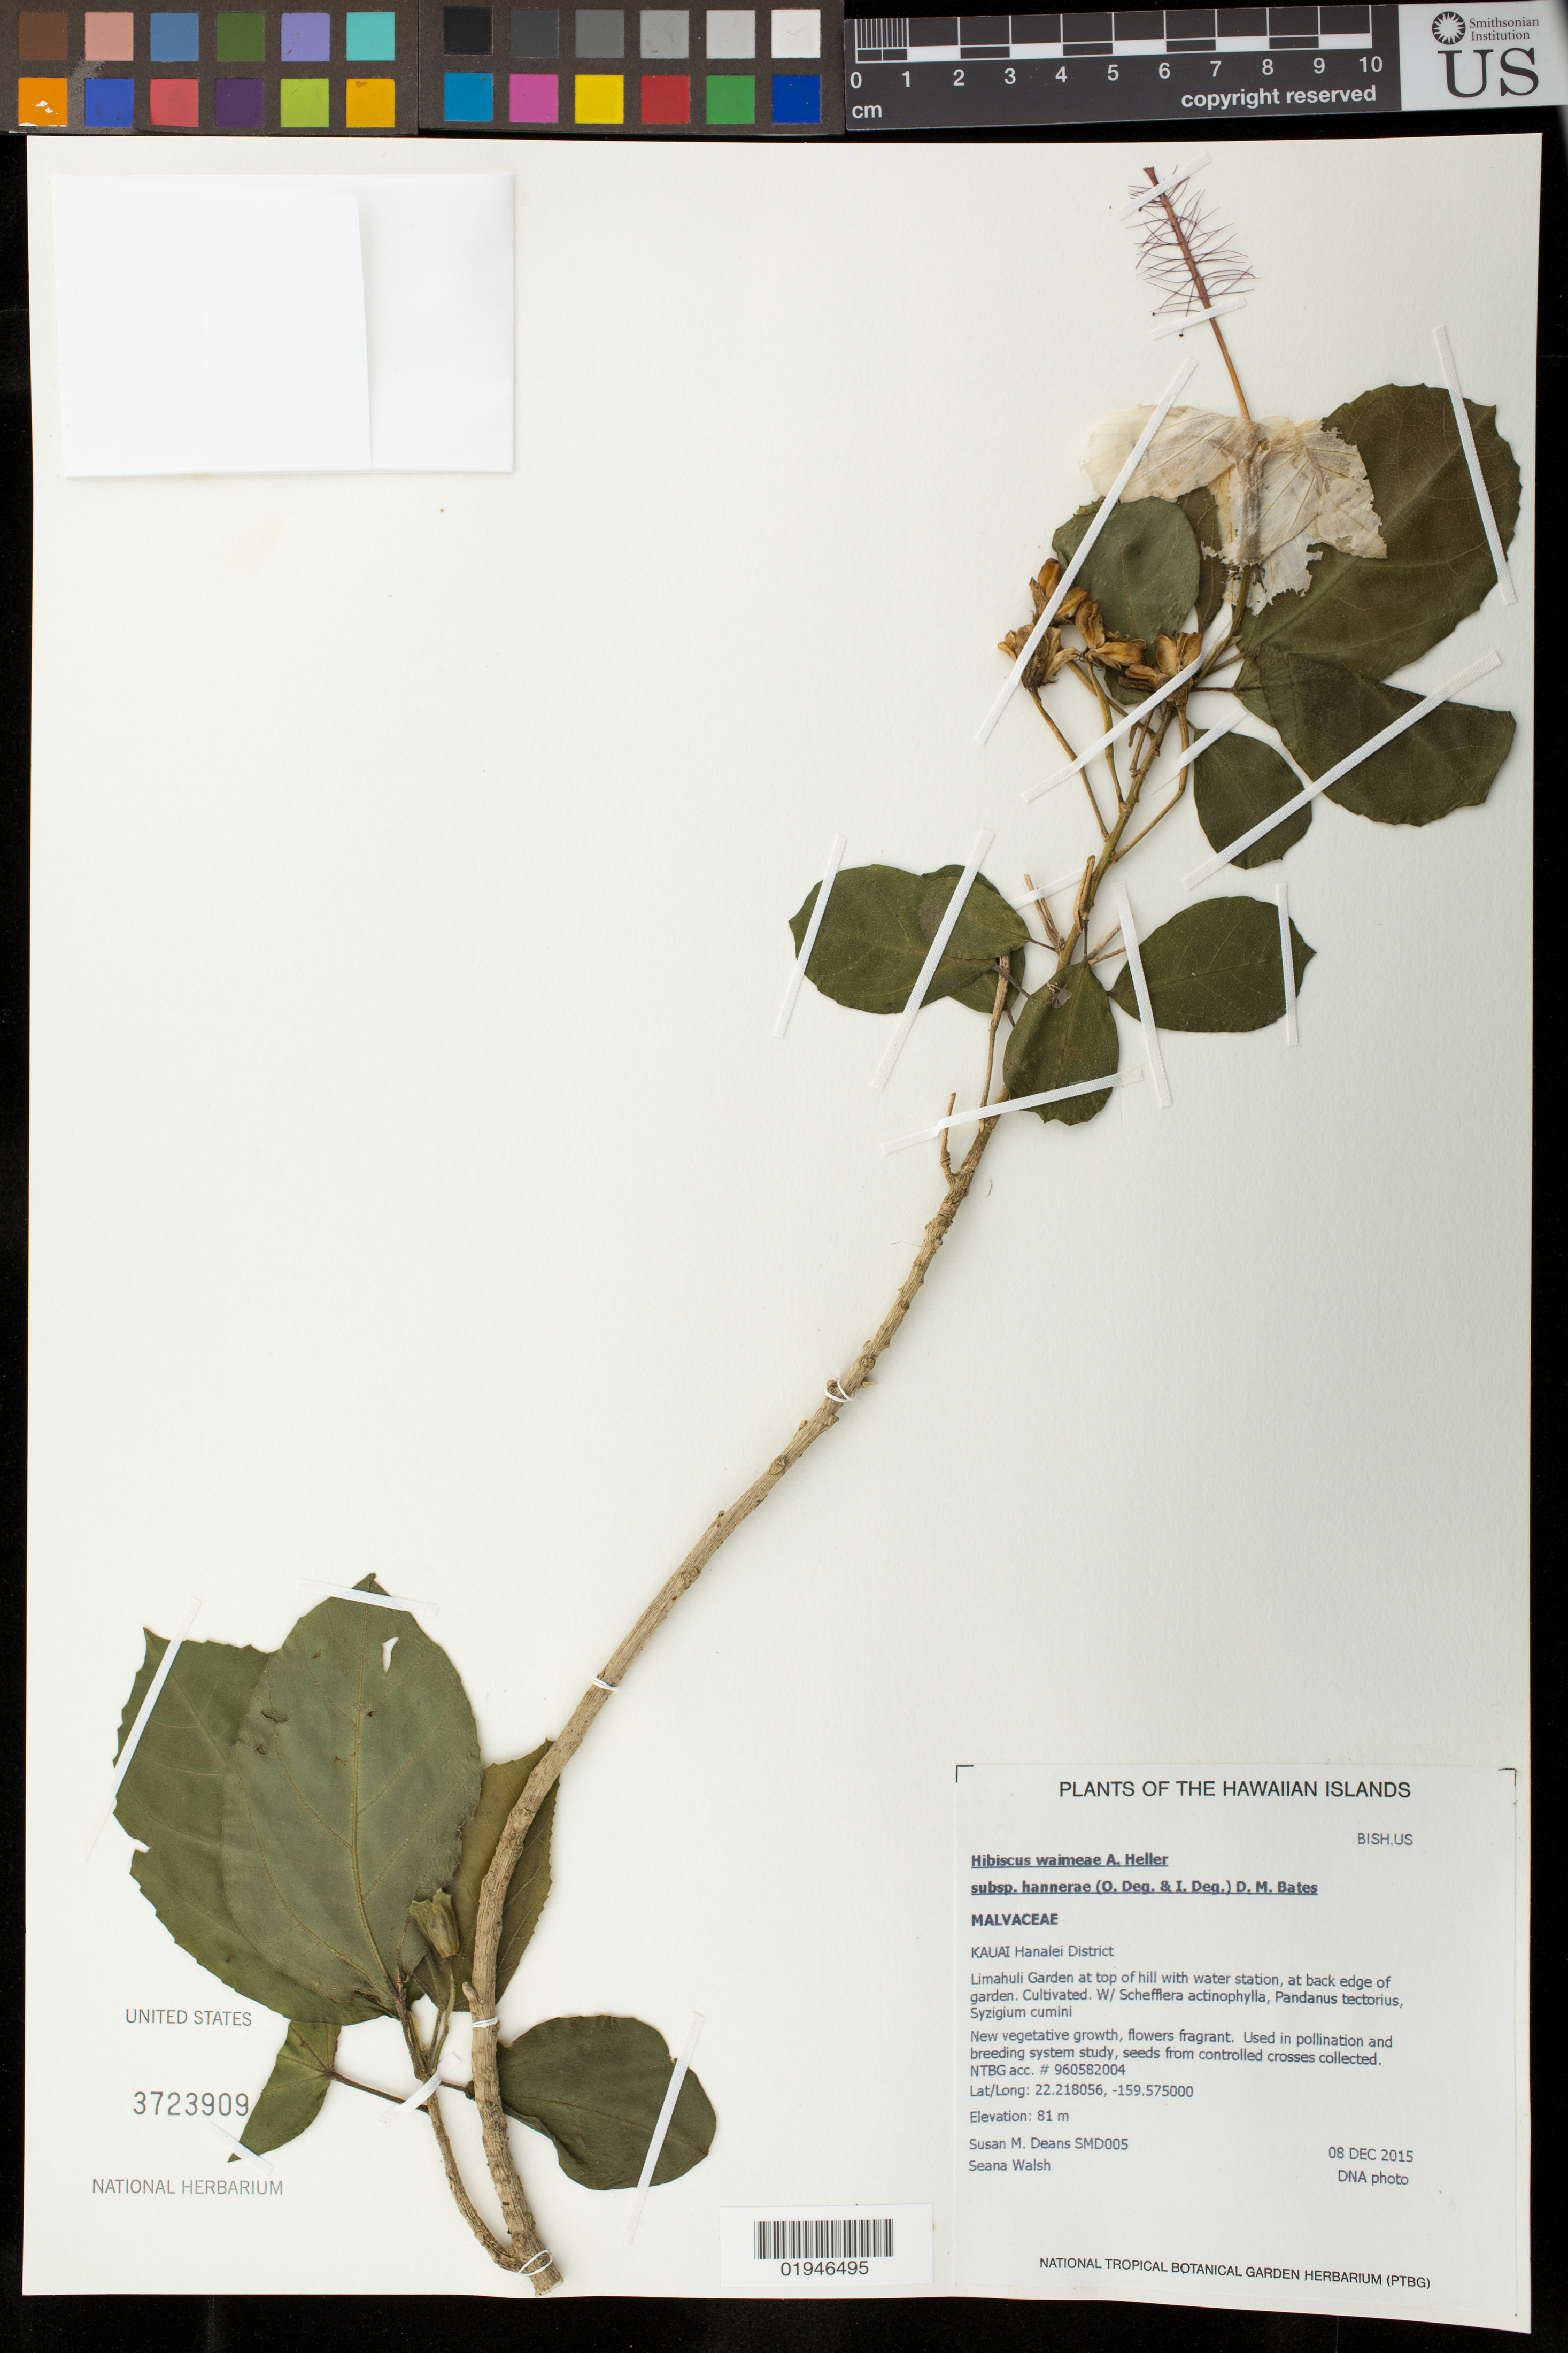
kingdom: Plantae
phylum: Tracheophyta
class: Magnoliopsida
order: Malvales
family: Malvaceae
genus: Hibiscus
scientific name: Hibiscus waimeae subsp. hannerae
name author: (O. Deg. & I. Deg.) D.M. Bates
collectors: S. Deans & S. Walsh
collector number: SMD005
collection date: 2015-12-08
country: United States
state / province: Hawaii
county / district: Kauai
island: Kaua'i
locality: Hanalei District, Limahuli Garden, at top of hill with water station, at back edge of garden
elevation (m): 81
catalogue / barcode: US 3723905